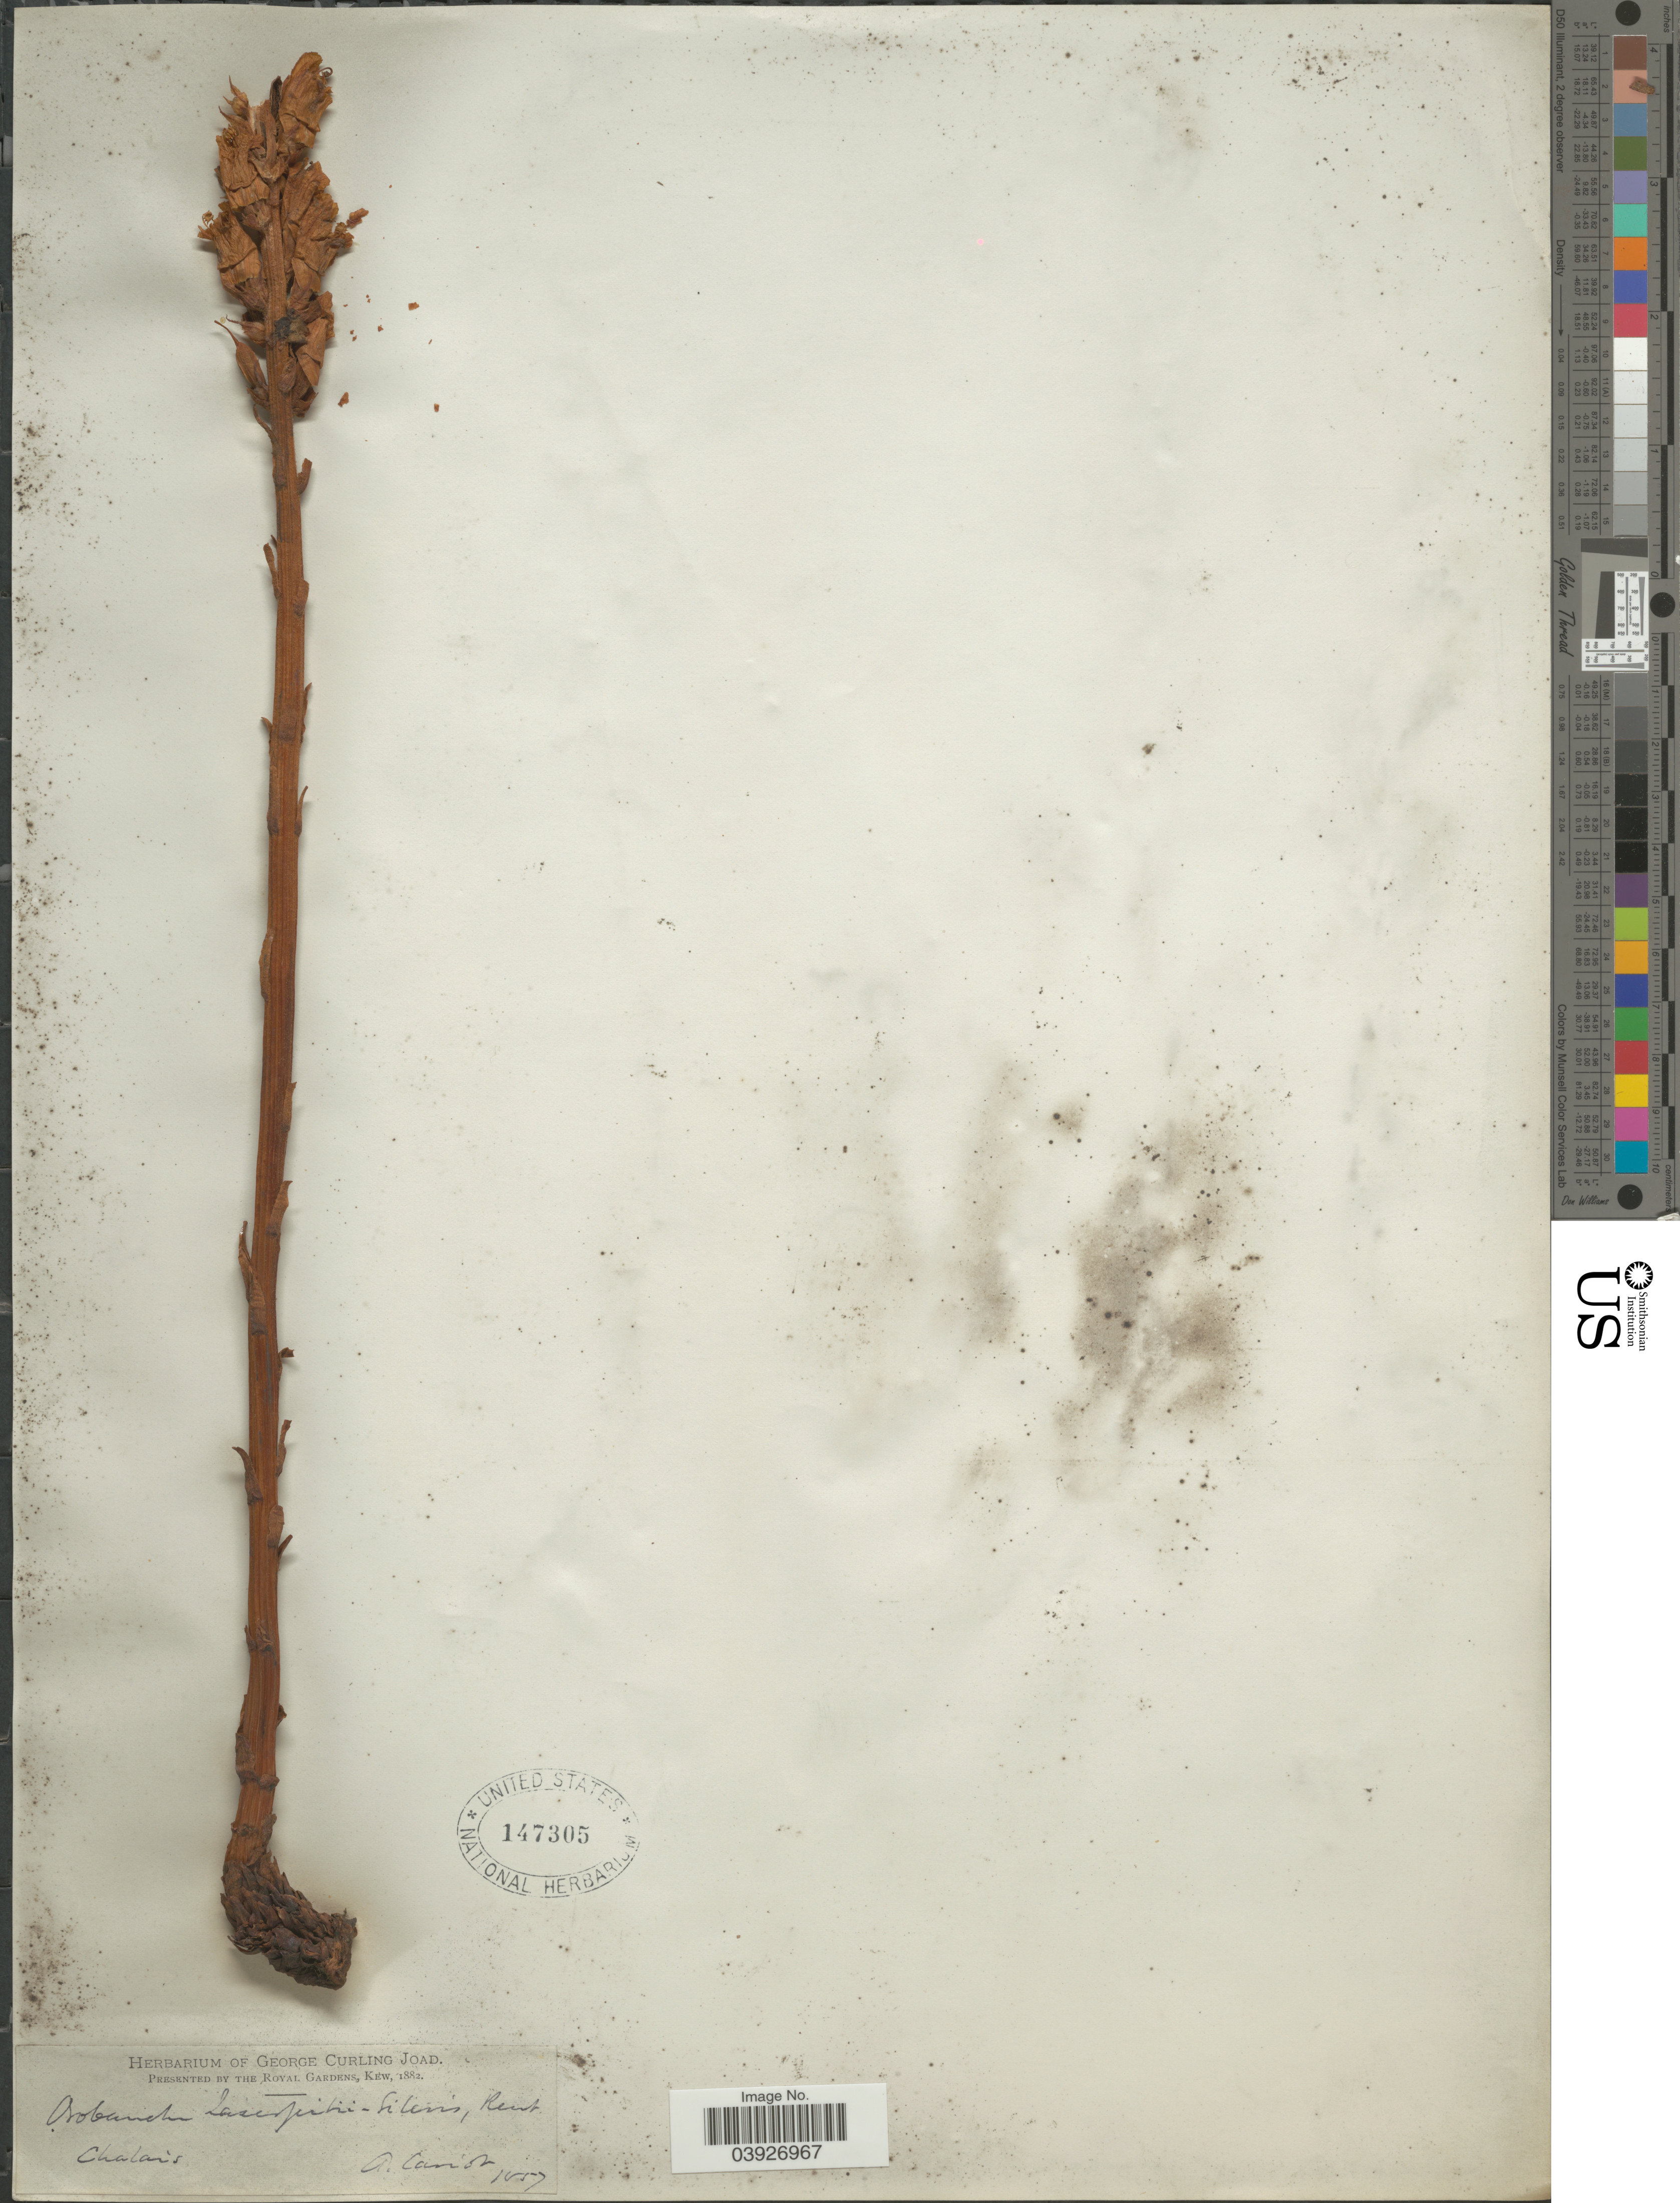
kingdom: Plantae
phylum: Tracheophyta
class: Magnoliopsida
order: Lamiales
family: Orobanchaceae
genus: Orobanche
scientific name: Orobanche laserpitii-sileris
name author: Reut. ex Jord.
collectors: A. Carrion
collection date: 1857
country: France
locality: Chalais.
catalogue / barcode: US 147305